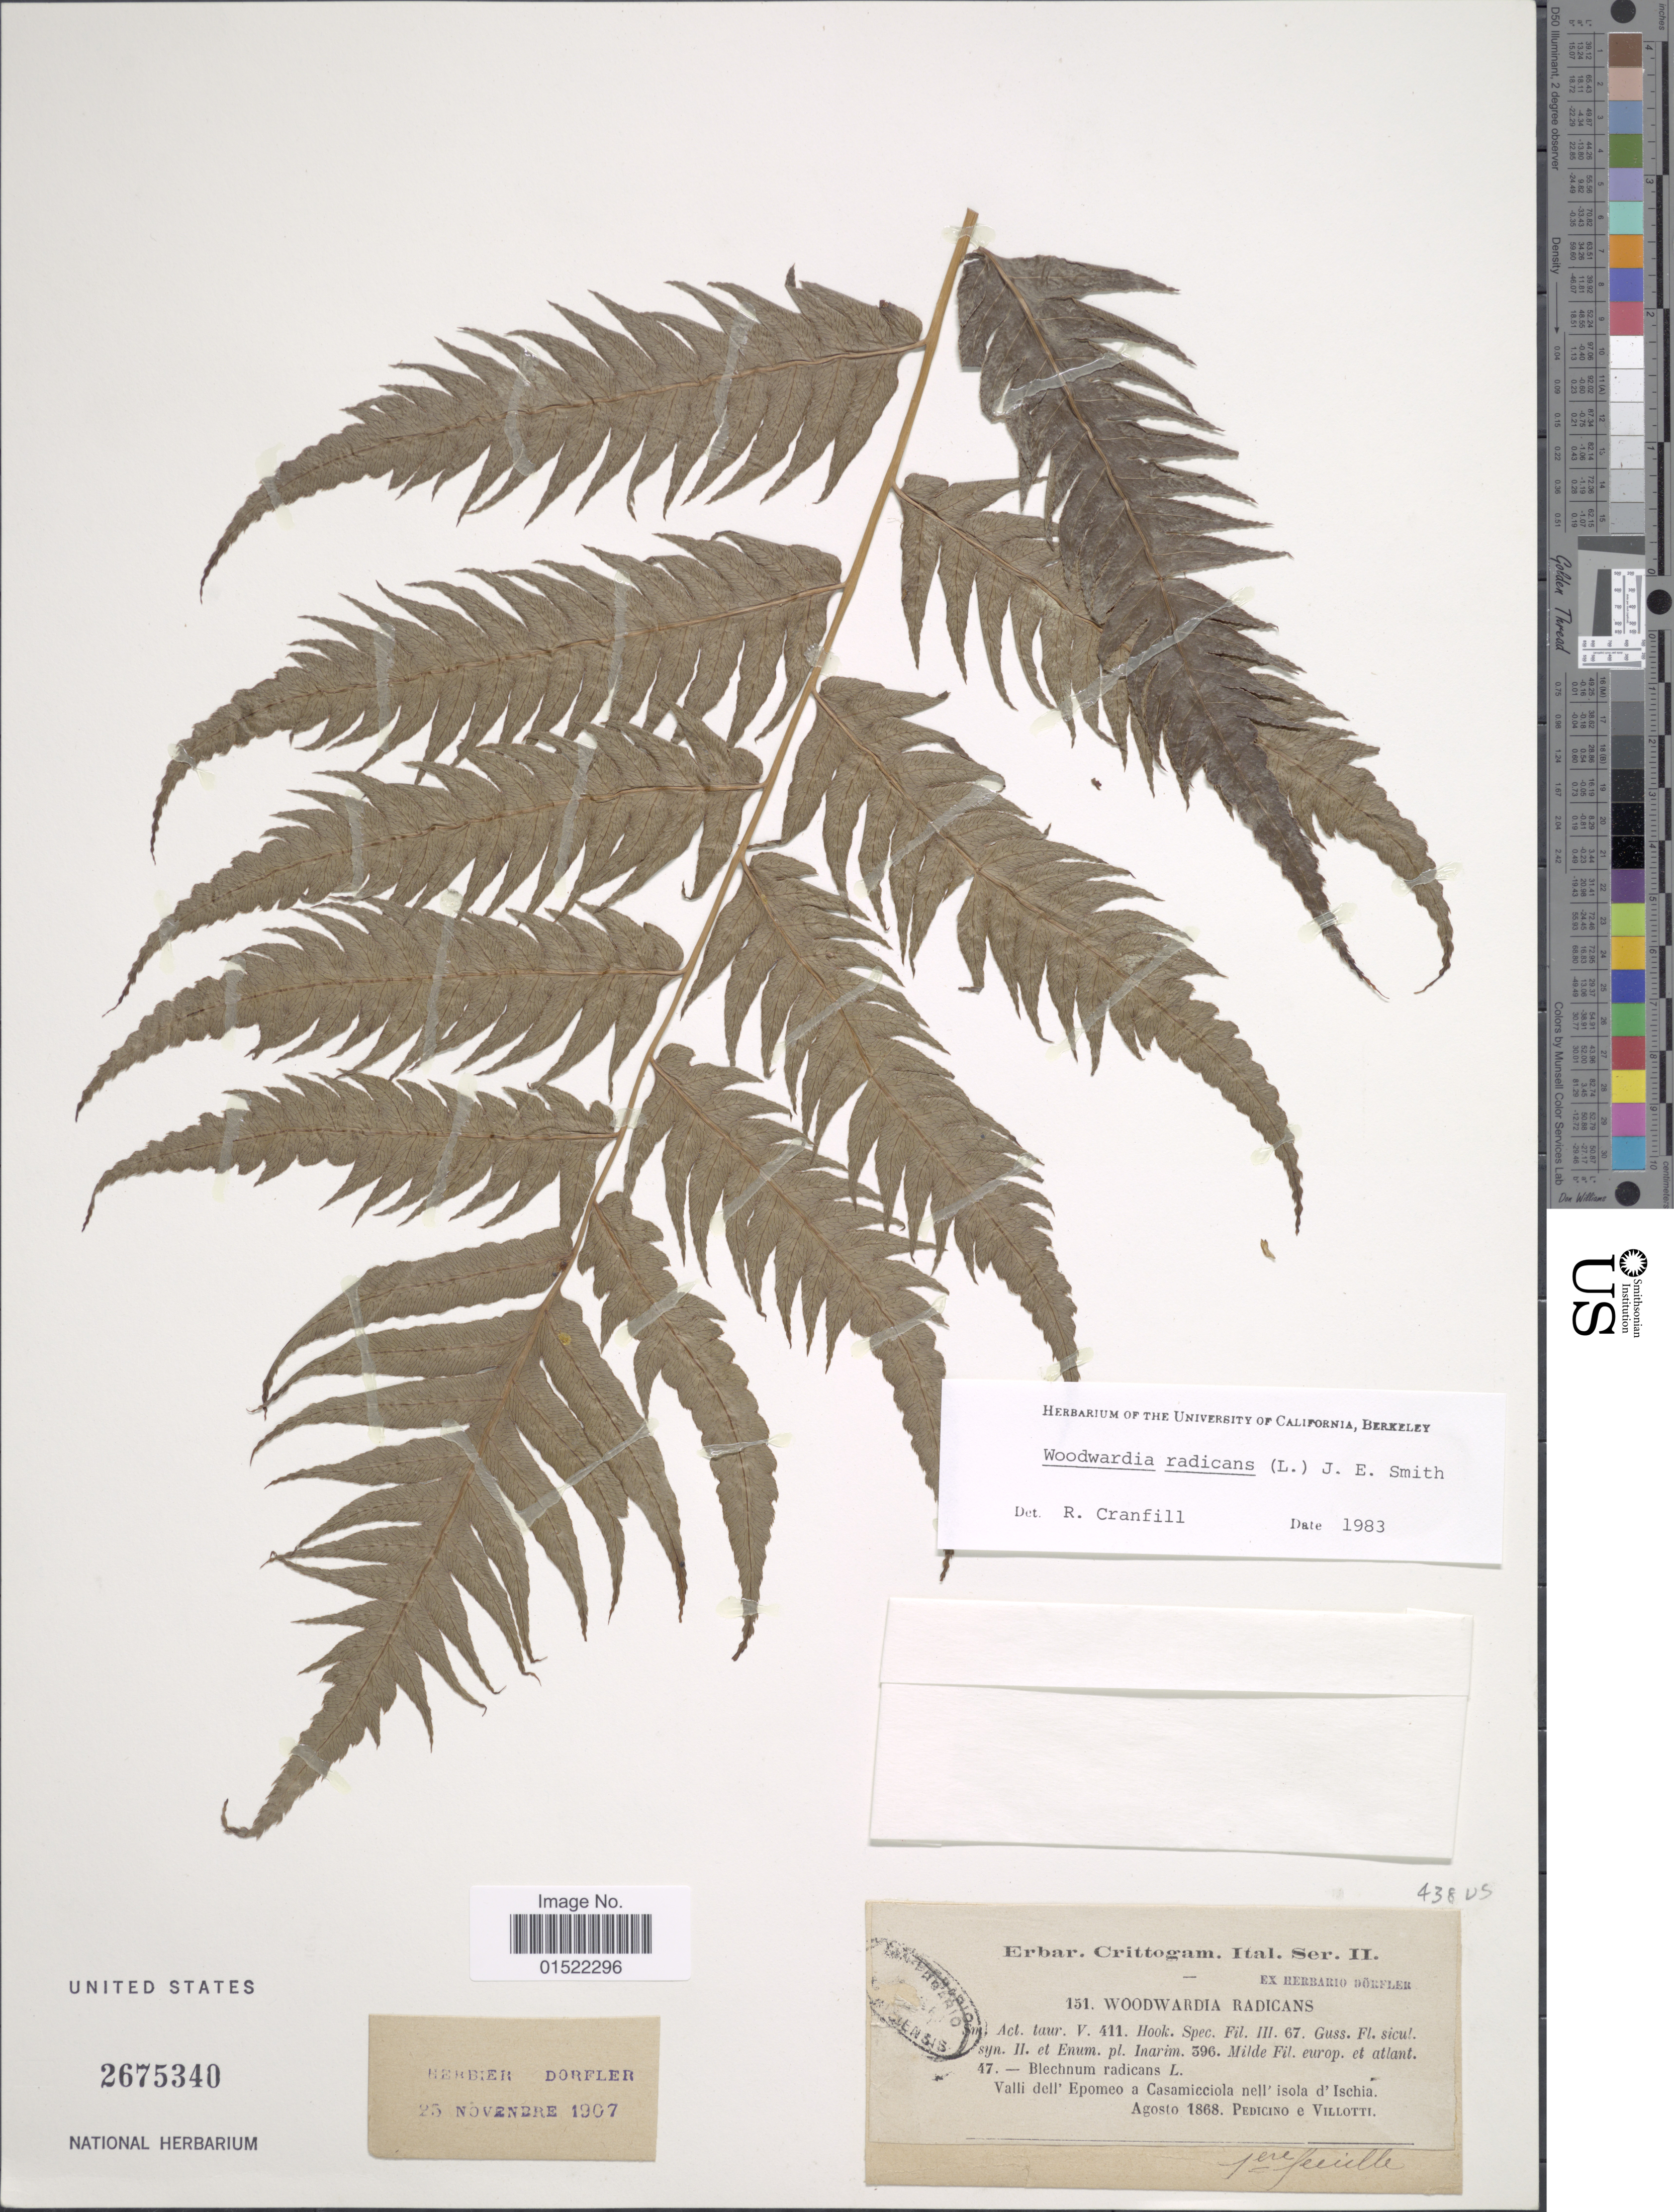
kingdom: Plantae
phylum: Tracheophyta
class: Polypodiopsida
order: Polypodiales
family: Blechnaceae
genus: Woodwardia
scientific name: Woodwardia radicans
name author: (L.) Sm.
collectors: Pedicino & Villotti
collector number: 151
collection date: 1868-08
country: Italy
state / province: Campania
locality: Valli dell' Epomeo a Casamicciola nell' isola d'Ischia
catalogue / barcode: US 2675340